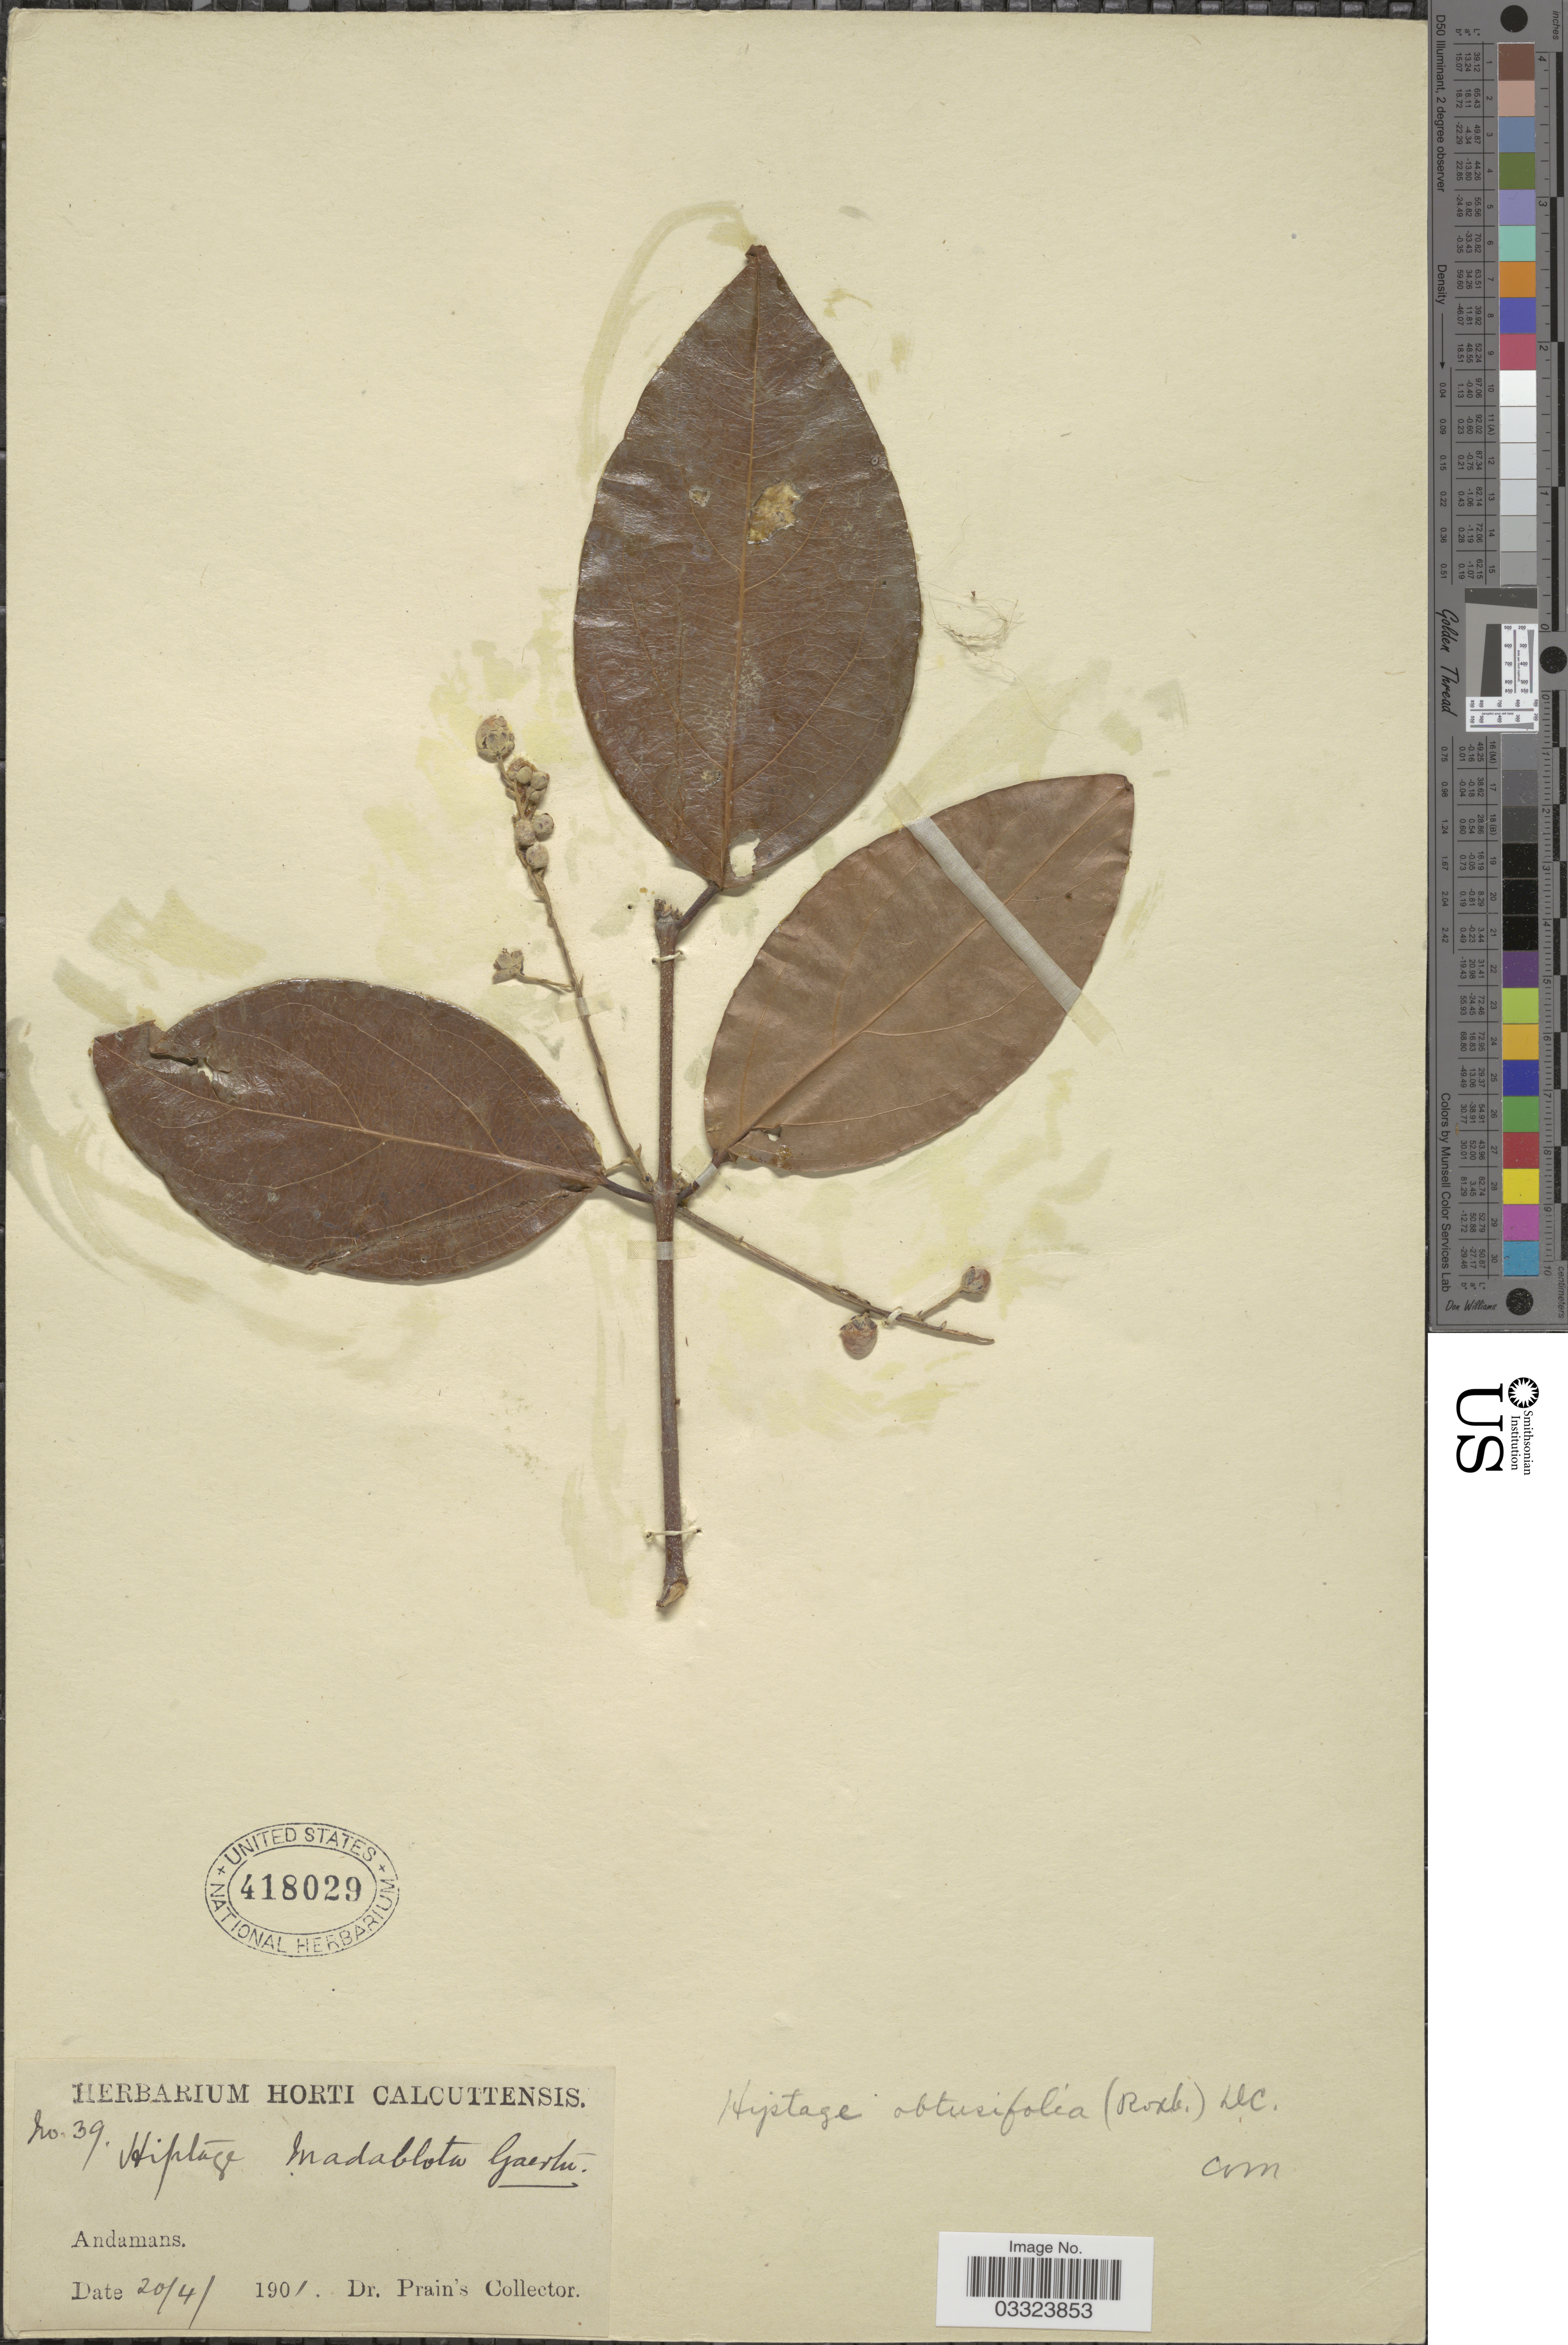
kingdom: Plantae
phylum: Tracheophyta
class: Magnoliopsida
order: Malpighiales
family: Malpighiaceae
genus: Hiptage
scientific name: Hiptage obtusifolia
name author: (Roxb.) DC.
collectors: Dr. Prain's collector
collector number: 39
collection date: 1901-04-20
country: India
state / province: Andaman and Nicobar Islands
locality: Andamans.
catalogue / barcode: US 418029